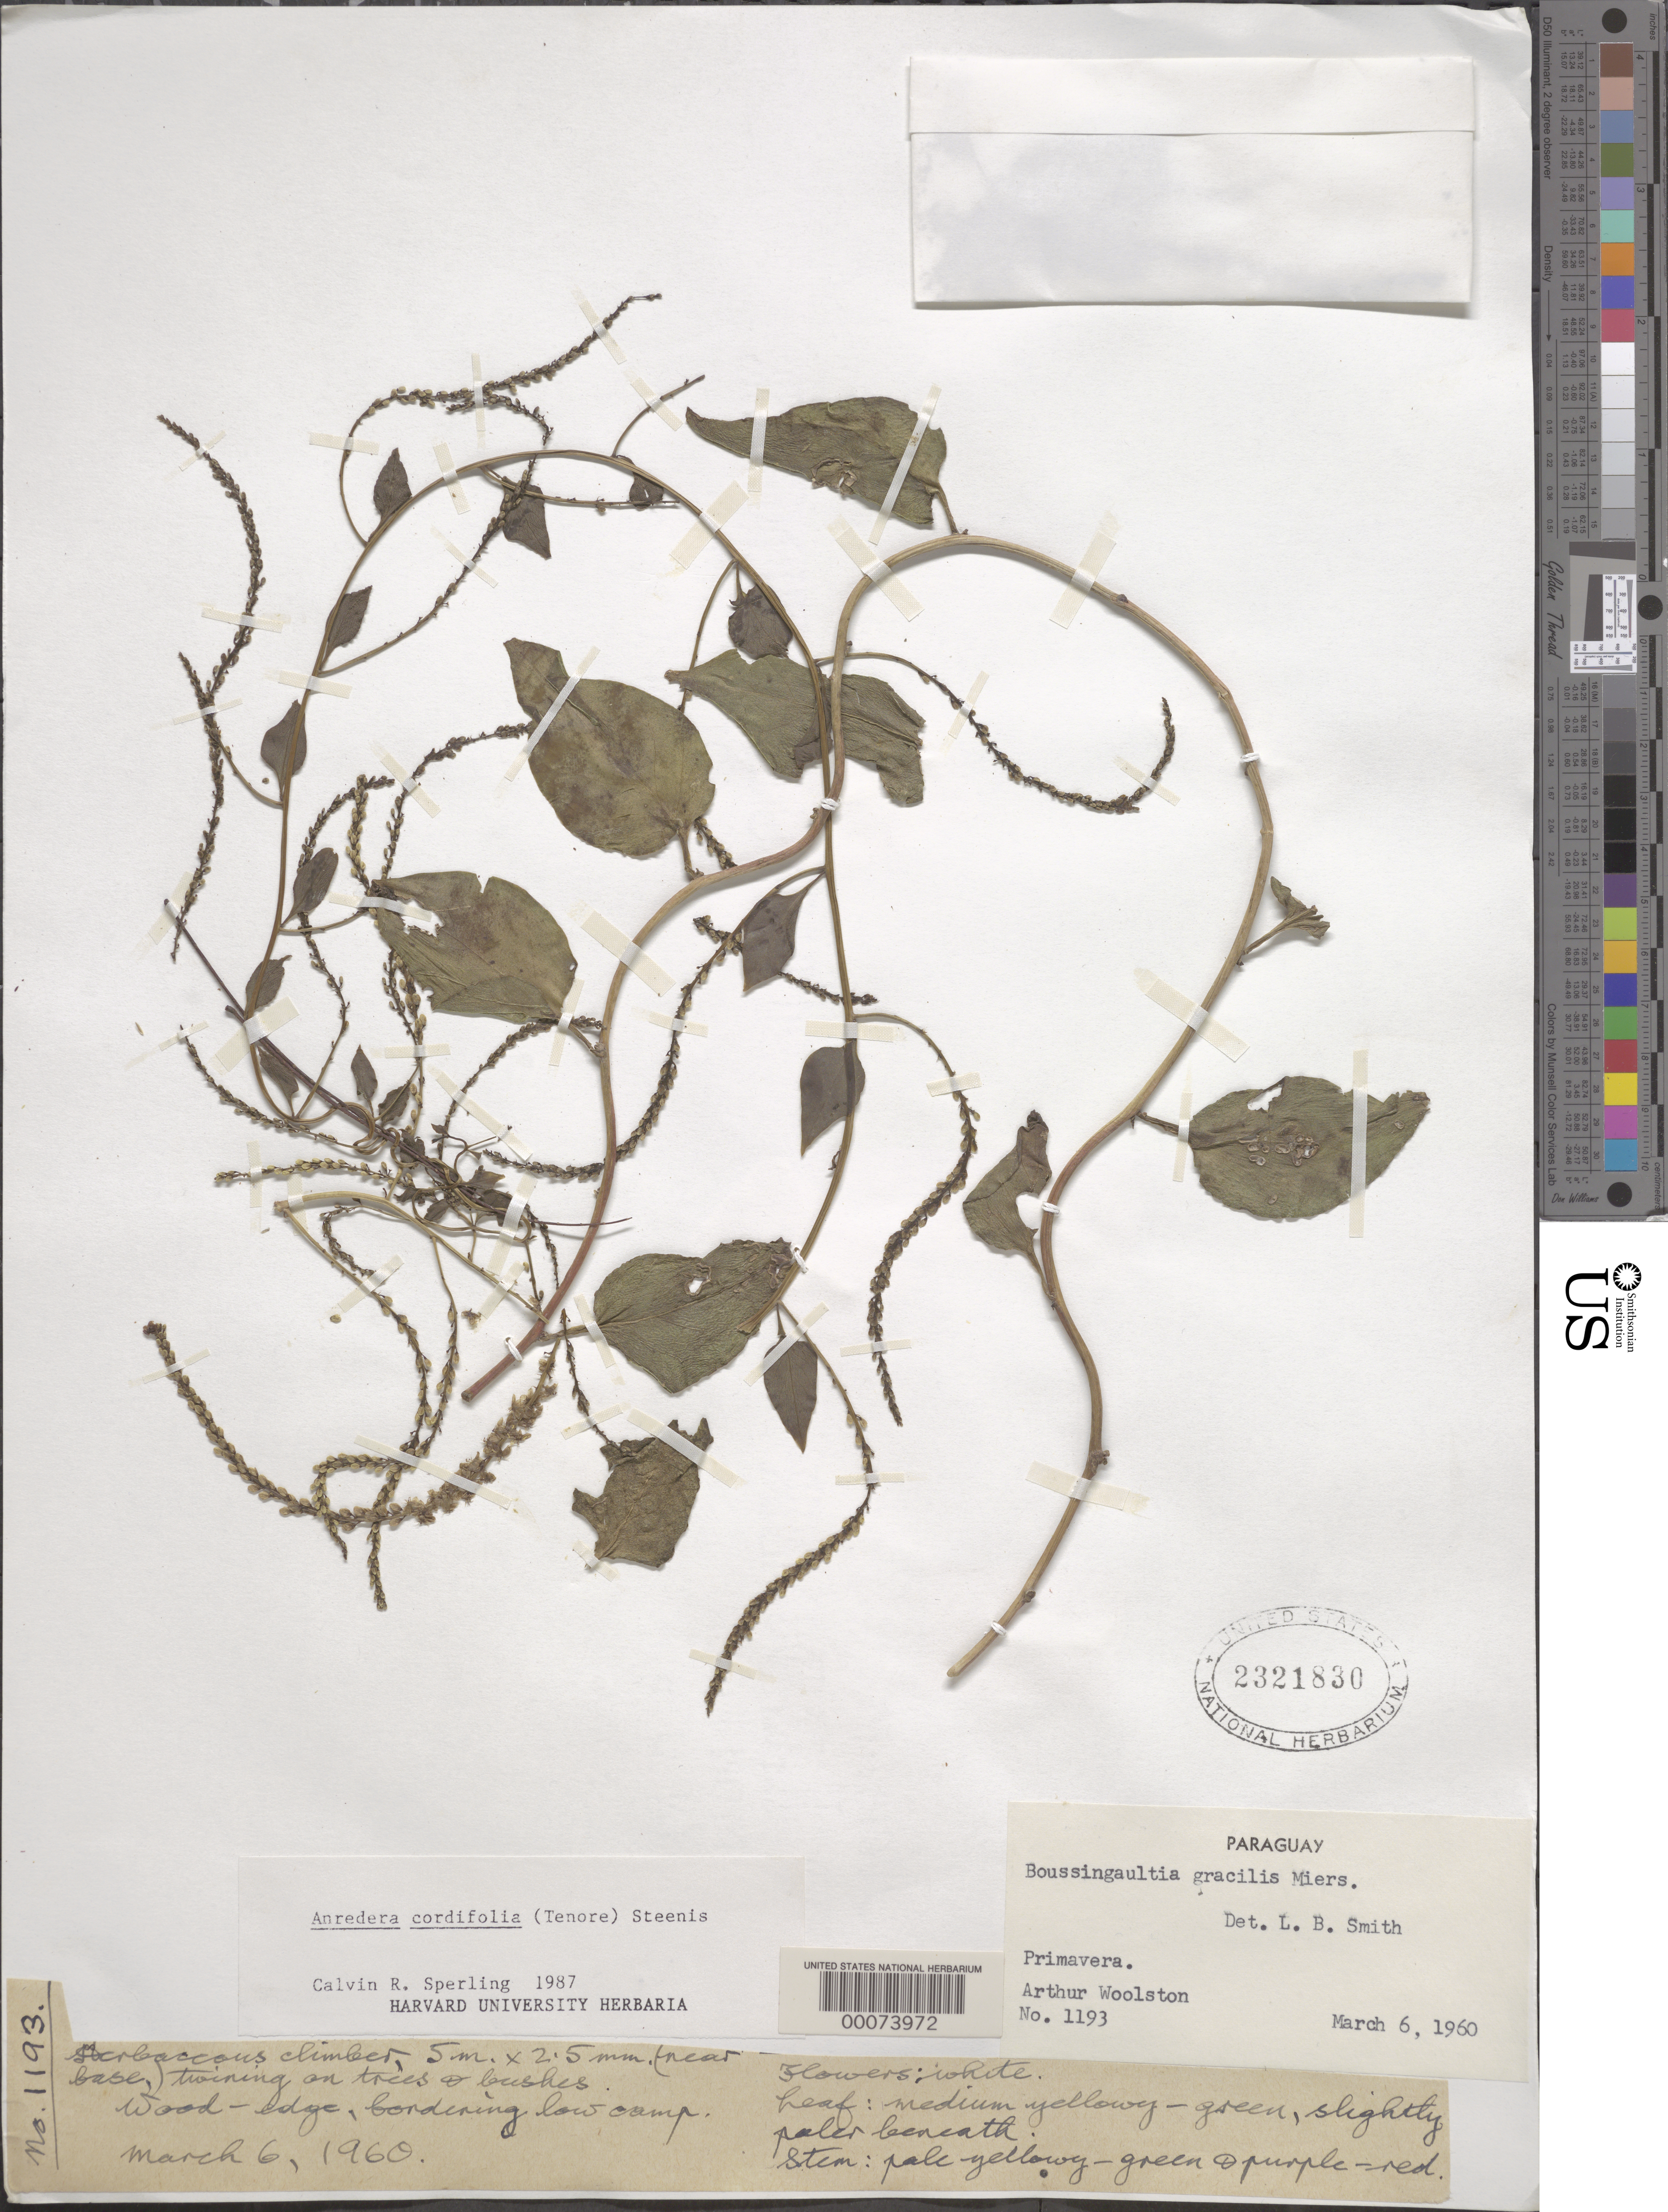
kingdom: Plantae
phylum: Tracheophyta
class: Magnoliopsida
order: Caryophyllales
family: Basellaceae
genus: Anredera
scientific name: Anredera cordifolia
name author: (Ten.) Steenis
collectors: A. L. Woolston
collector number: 1193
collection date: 1960-03-06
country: Paraguay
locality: Primavera.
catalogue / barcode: US 2321830